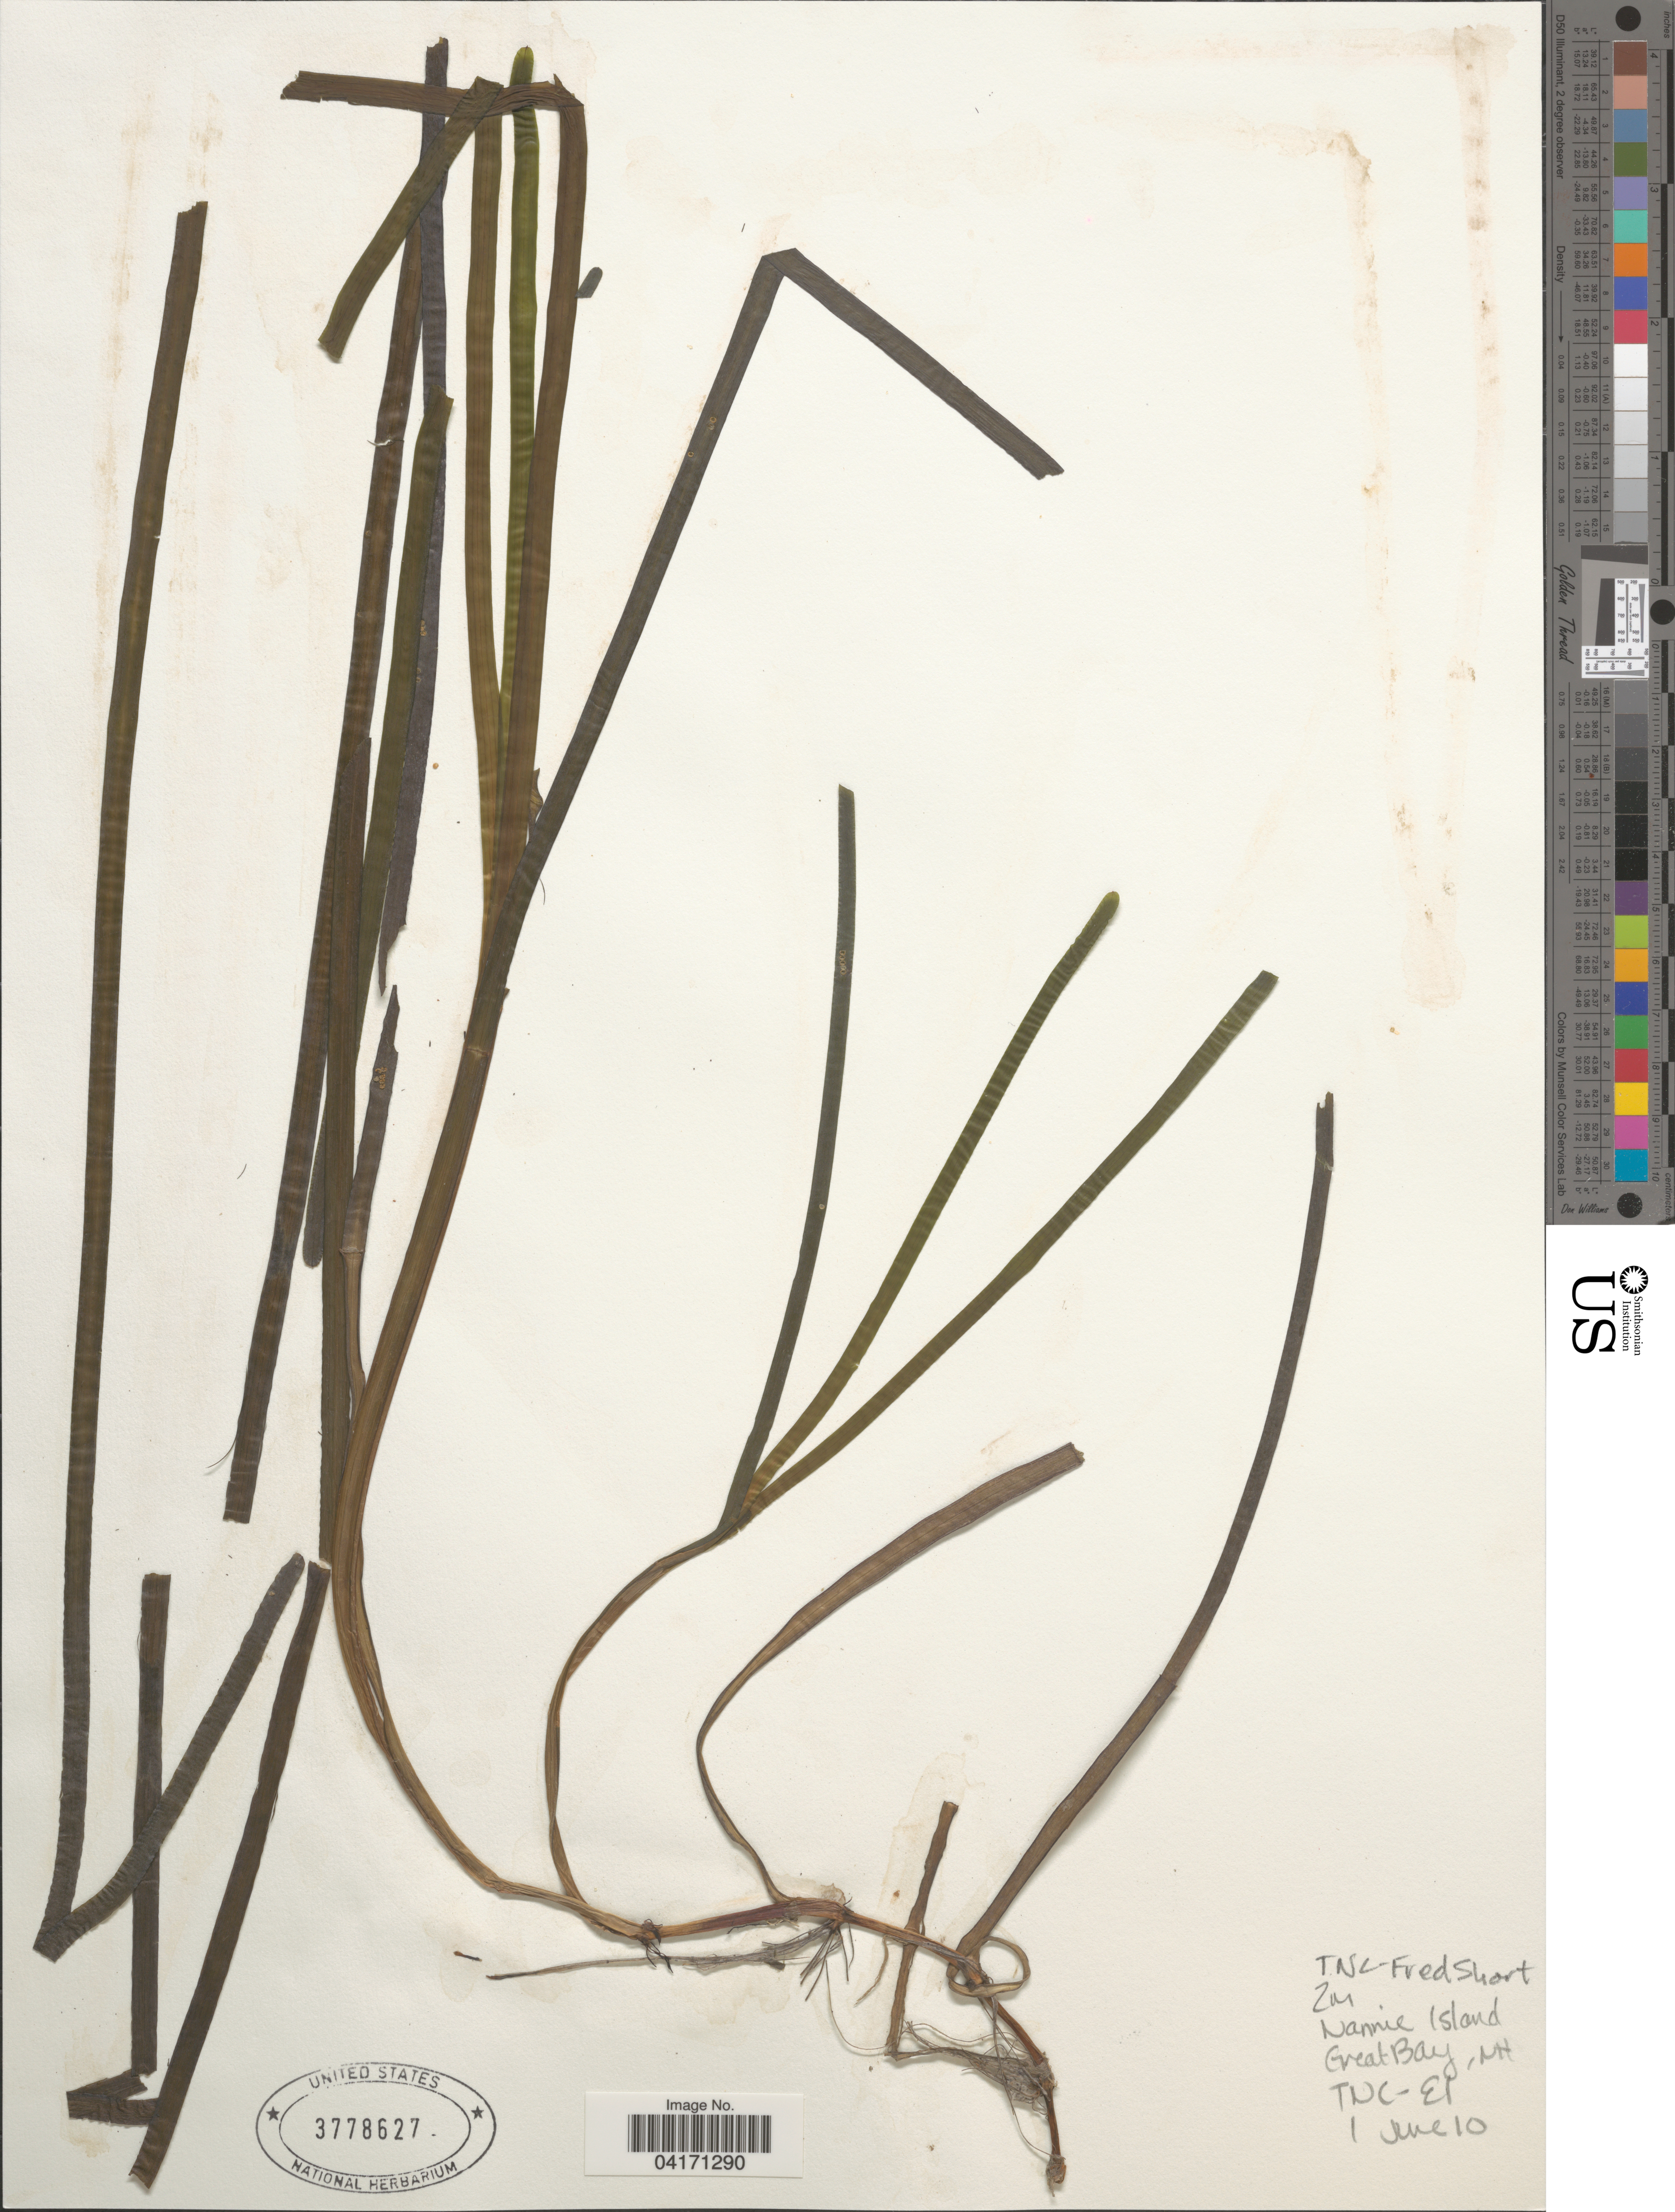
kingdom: Plantae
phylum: Tracheophyta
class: Liliopsida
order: Alismatales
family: Zosteraceae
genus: Zostera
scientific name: Zostera marina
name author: L.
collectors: F. Short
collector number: TNC-E1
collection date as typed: Transcribed d/m/y: 1/6/10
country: United States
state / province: New Hampshire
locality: Nannie Island. Great Bay.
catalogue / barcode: US 3778627